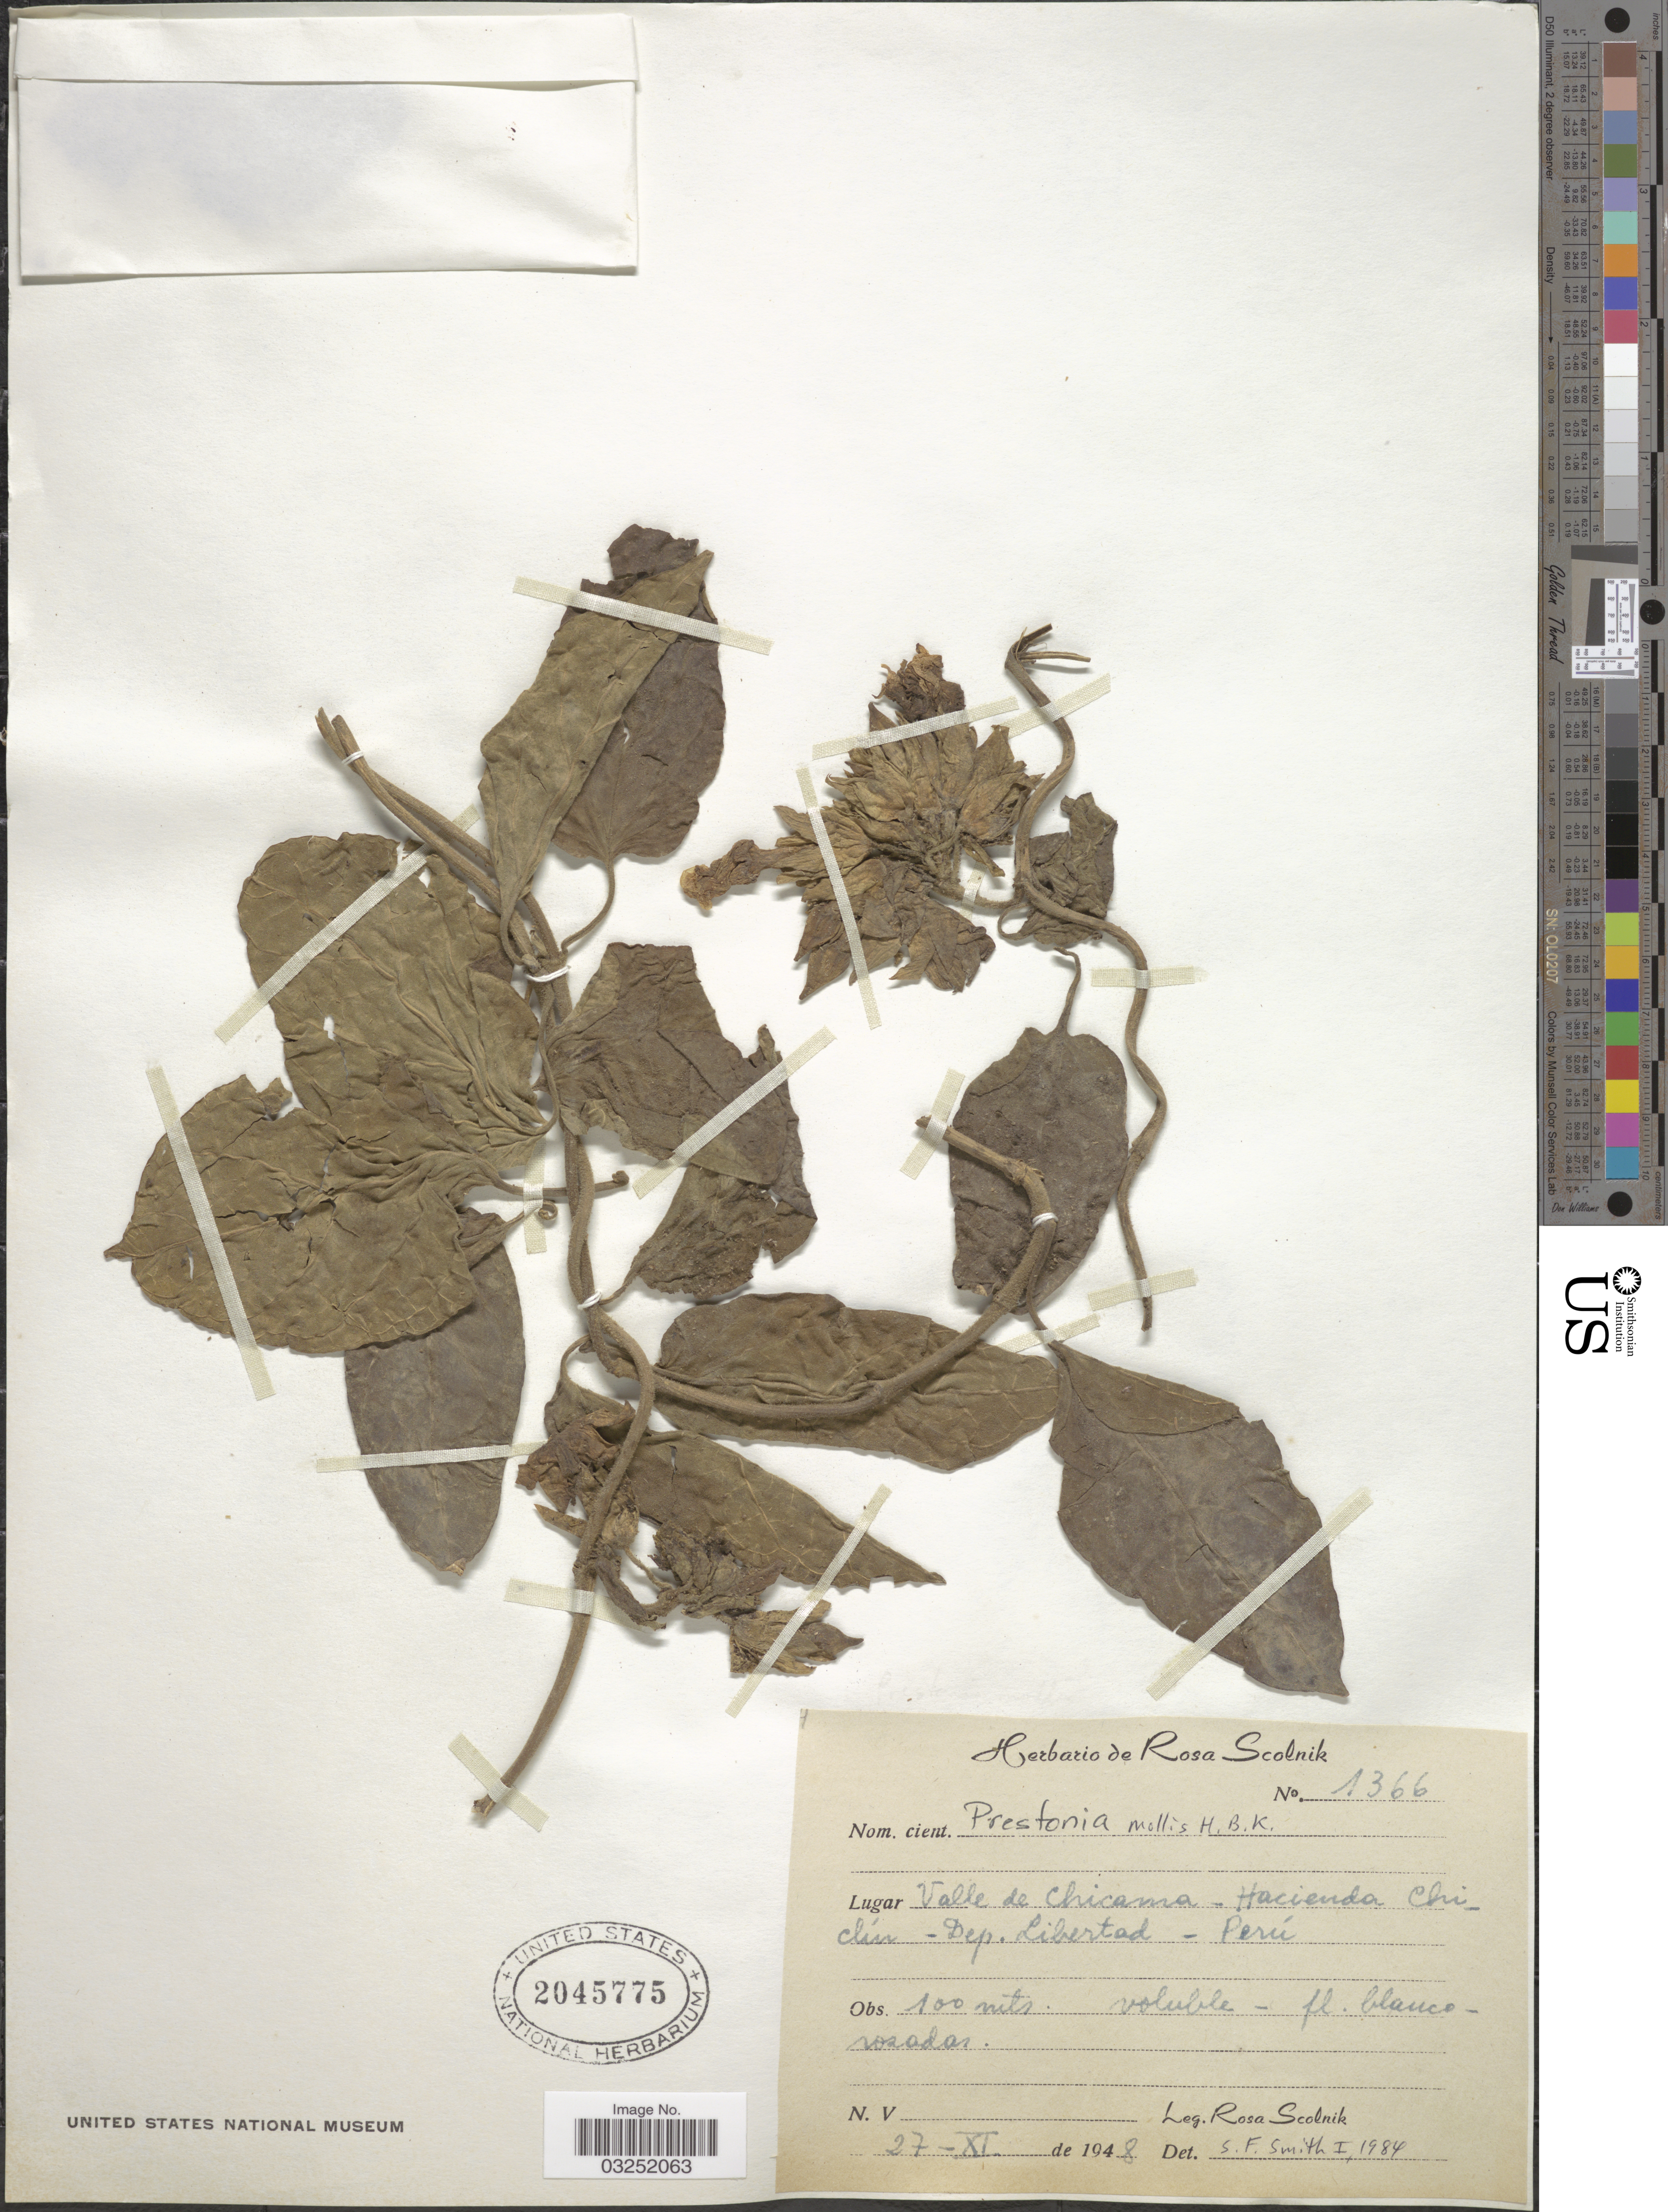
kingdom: Plantae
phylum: Tracheophyta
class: Magnoliopsida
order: Gentianales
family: Apocynaceae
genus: Prestonia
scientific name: Prestonia mollis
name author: Kunth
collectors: R. Scolnik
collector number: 1366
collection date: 1948-11-27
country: Peru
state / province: La Libertad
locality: Valle de Chicama - Hacienda Chiclin, Dep. Libertad.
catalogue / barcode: US 2045775